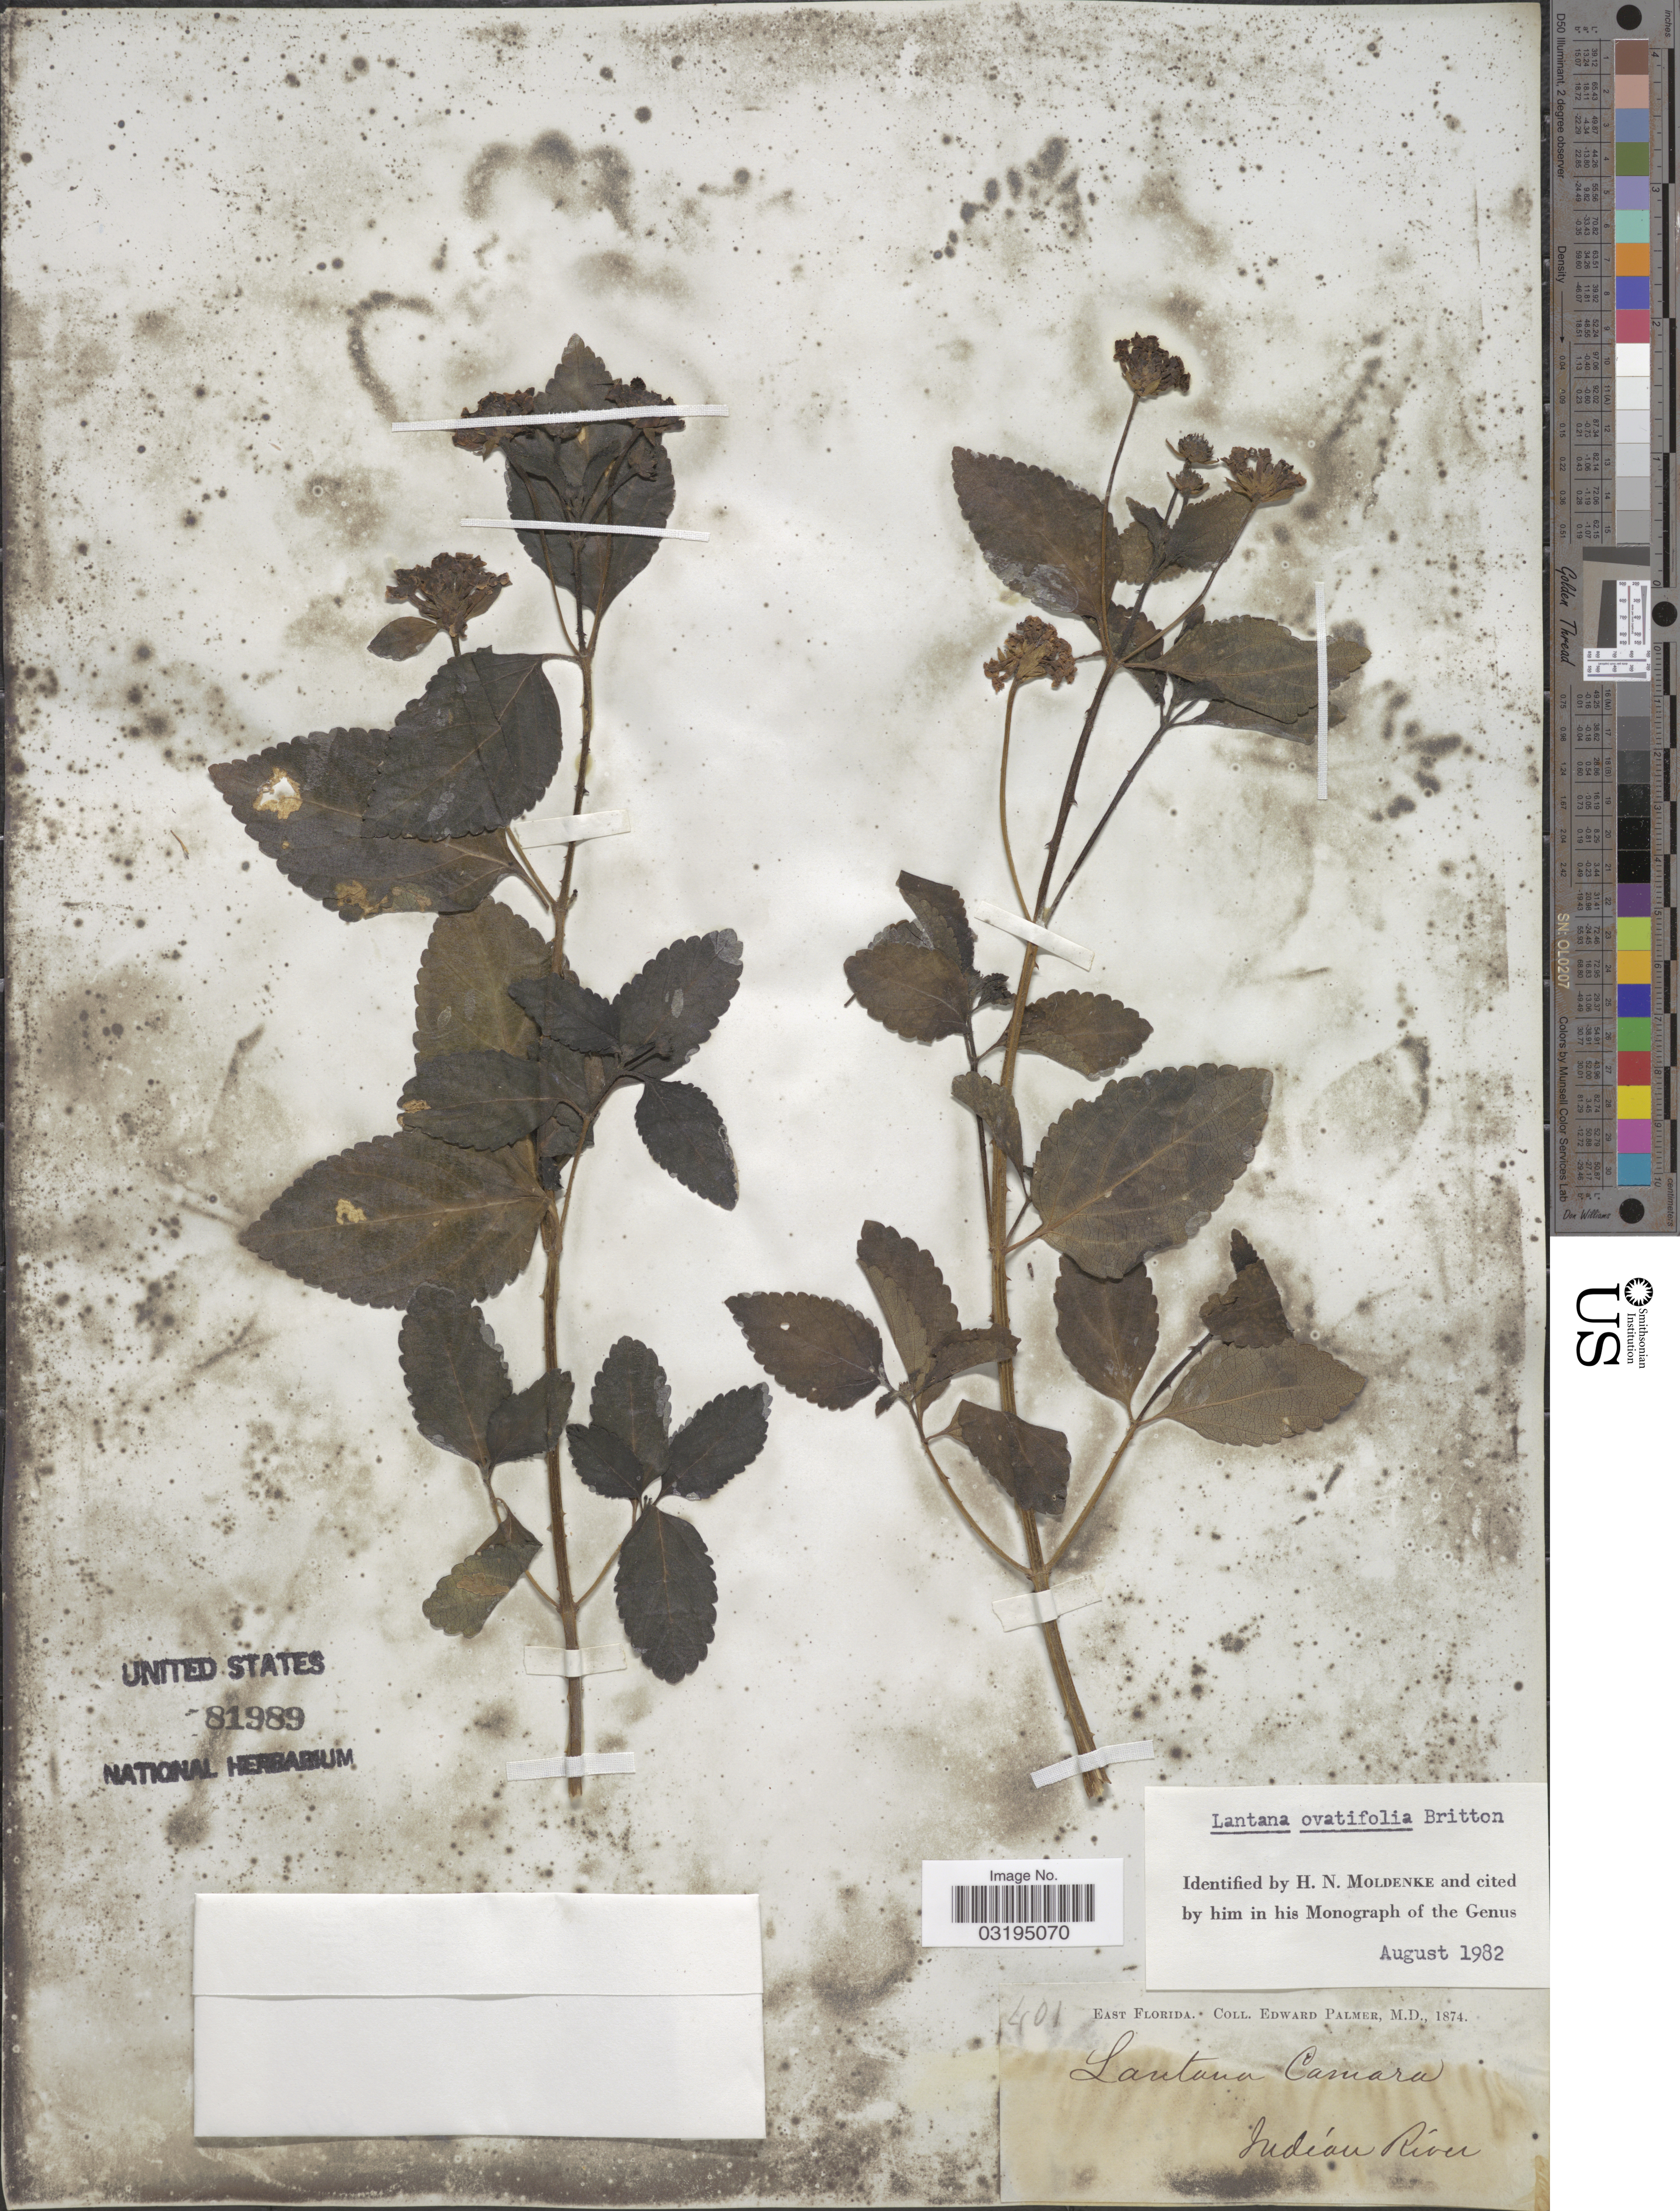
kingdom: Plantae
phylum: Tracheophyta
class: Magnoliopsida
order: Lamiales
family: Verbenaceae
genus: Lantana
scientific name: Lantana ovatifolia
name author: Britton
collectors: E. Palmer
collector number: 401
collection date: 1874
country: United States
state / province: Florida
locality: East Florida, Indian River.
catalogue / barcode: US 81989